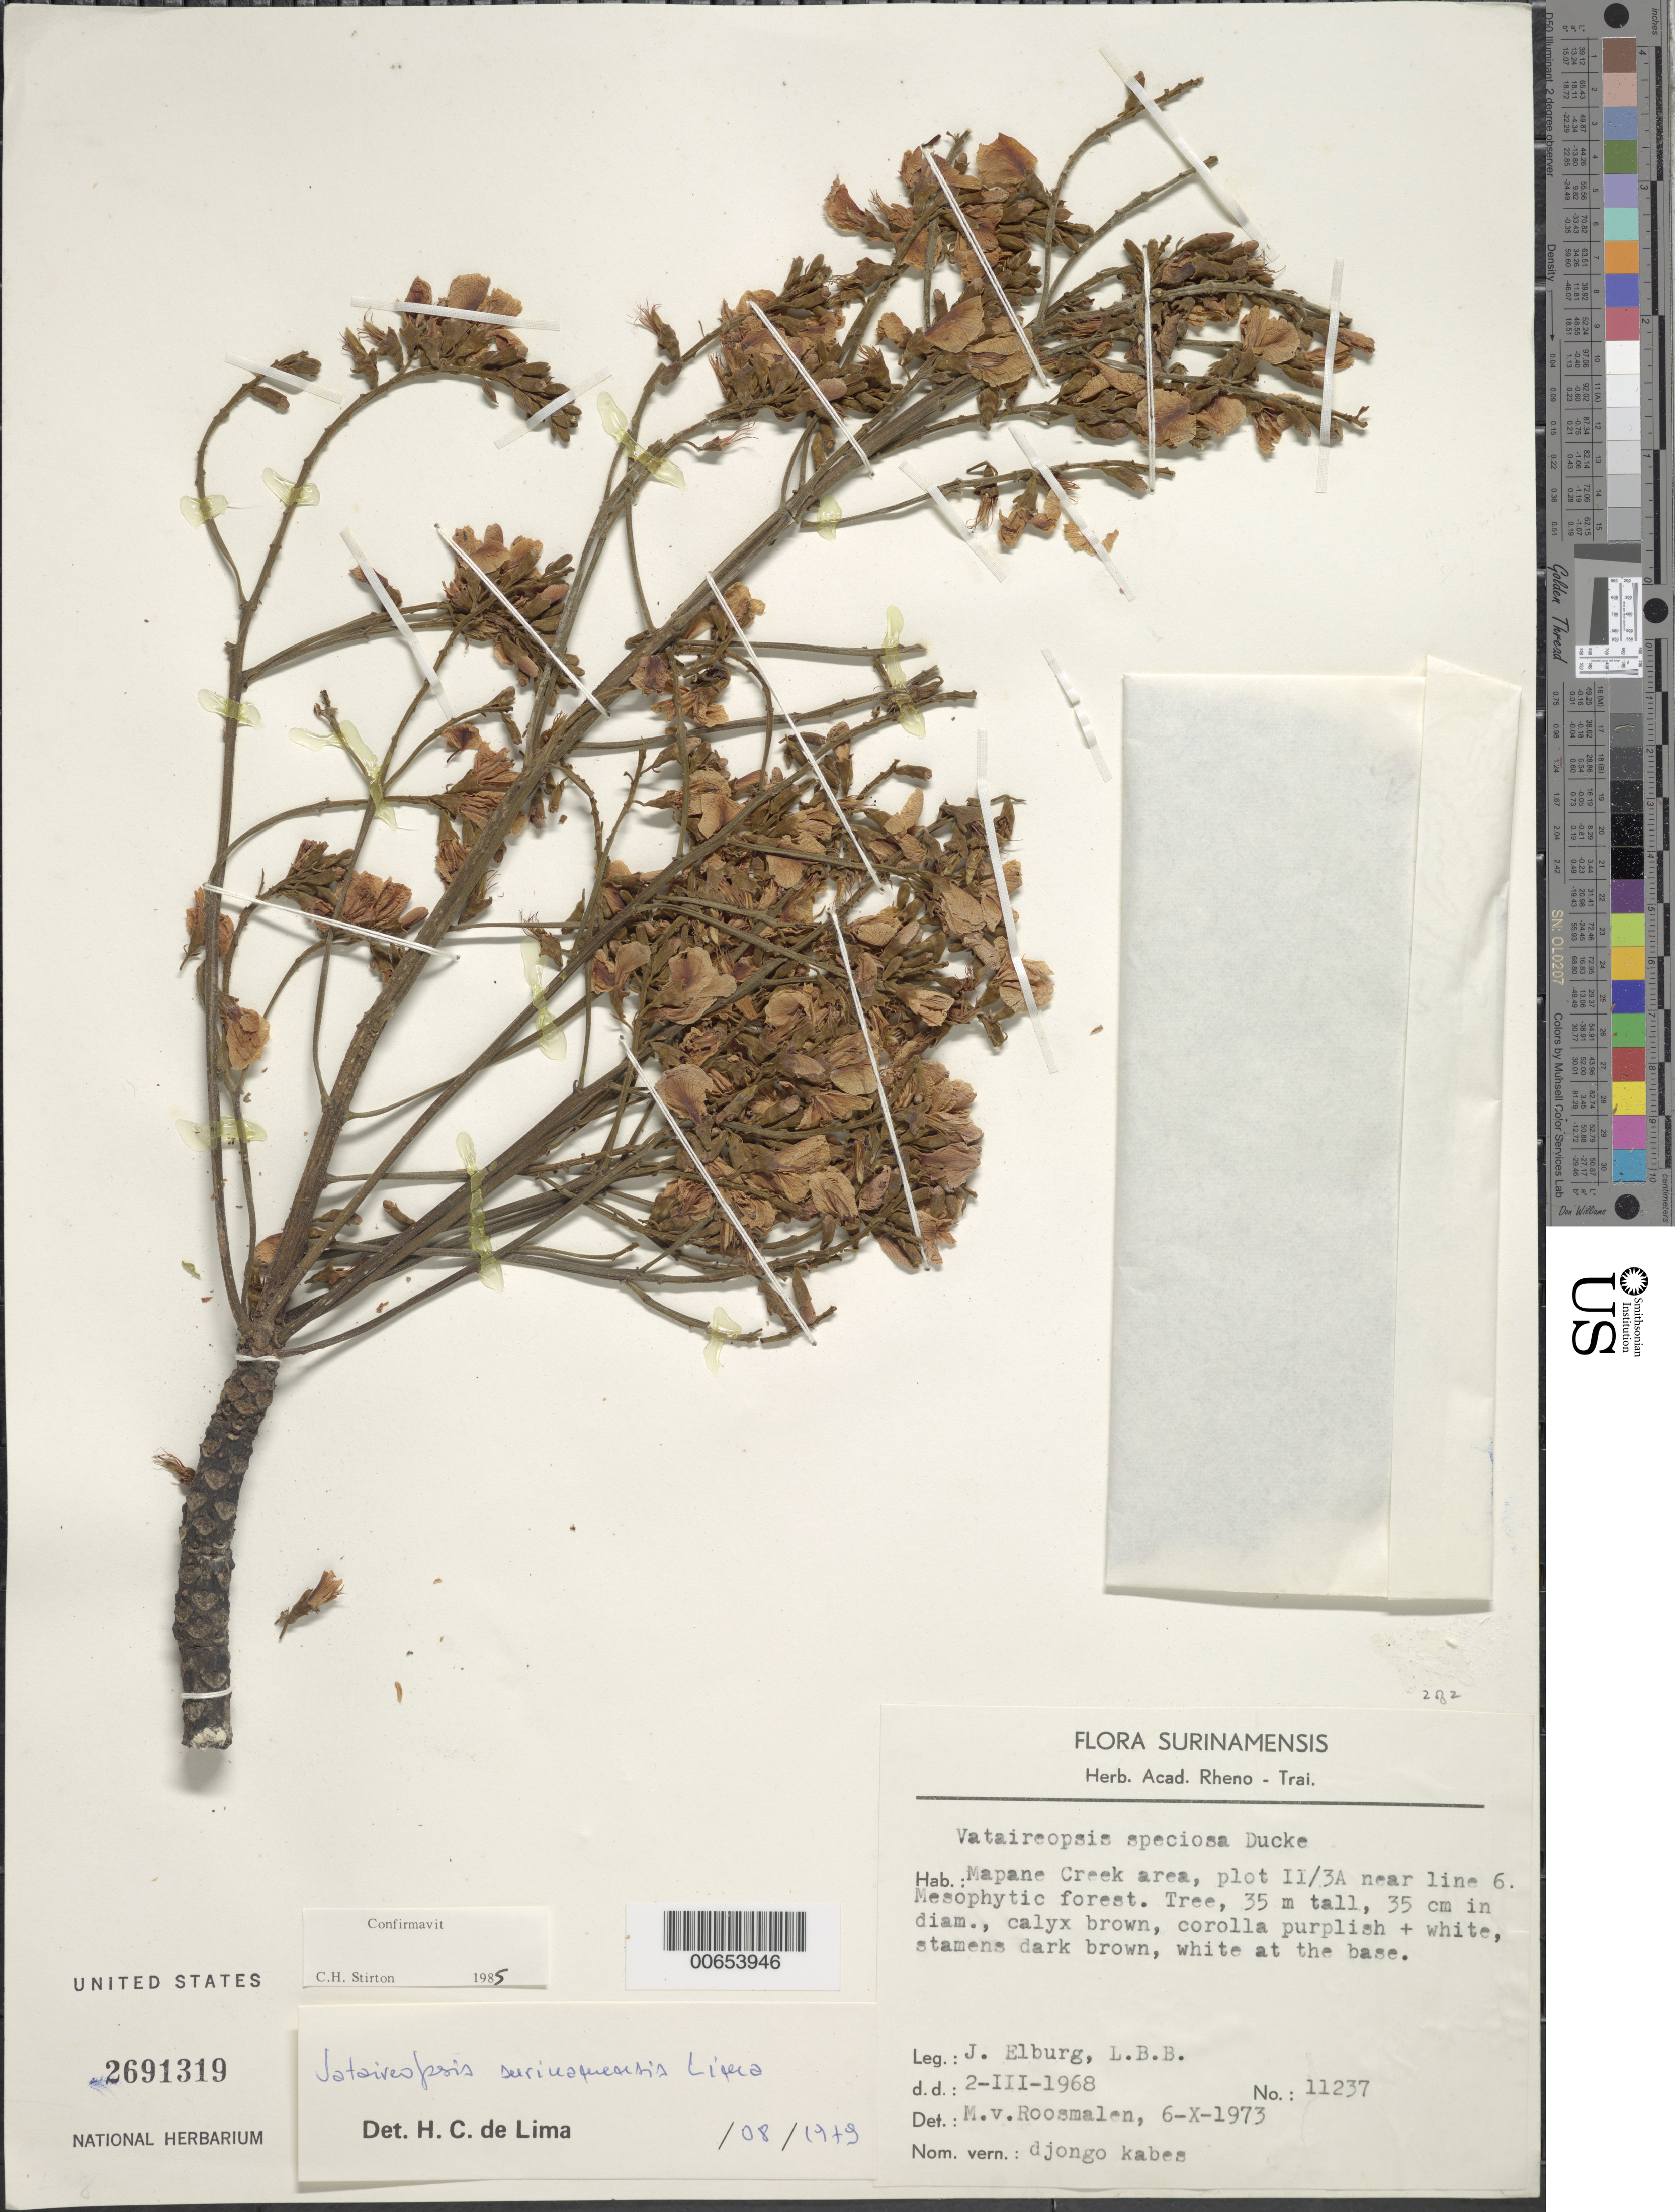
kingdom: Plantae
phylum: Tracheophyta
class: Magnoliopsida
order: Fabales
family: Fabaceae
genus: Vataireopsis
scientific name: Vataireopsis surinamensis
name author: H.C. Lima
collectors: J. Elburg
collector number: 11237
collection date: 1968-03-02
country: Suriname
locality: Mapane Creek area, plot II/3A near line 6. Mesophytic forest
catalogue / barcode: US 2691319